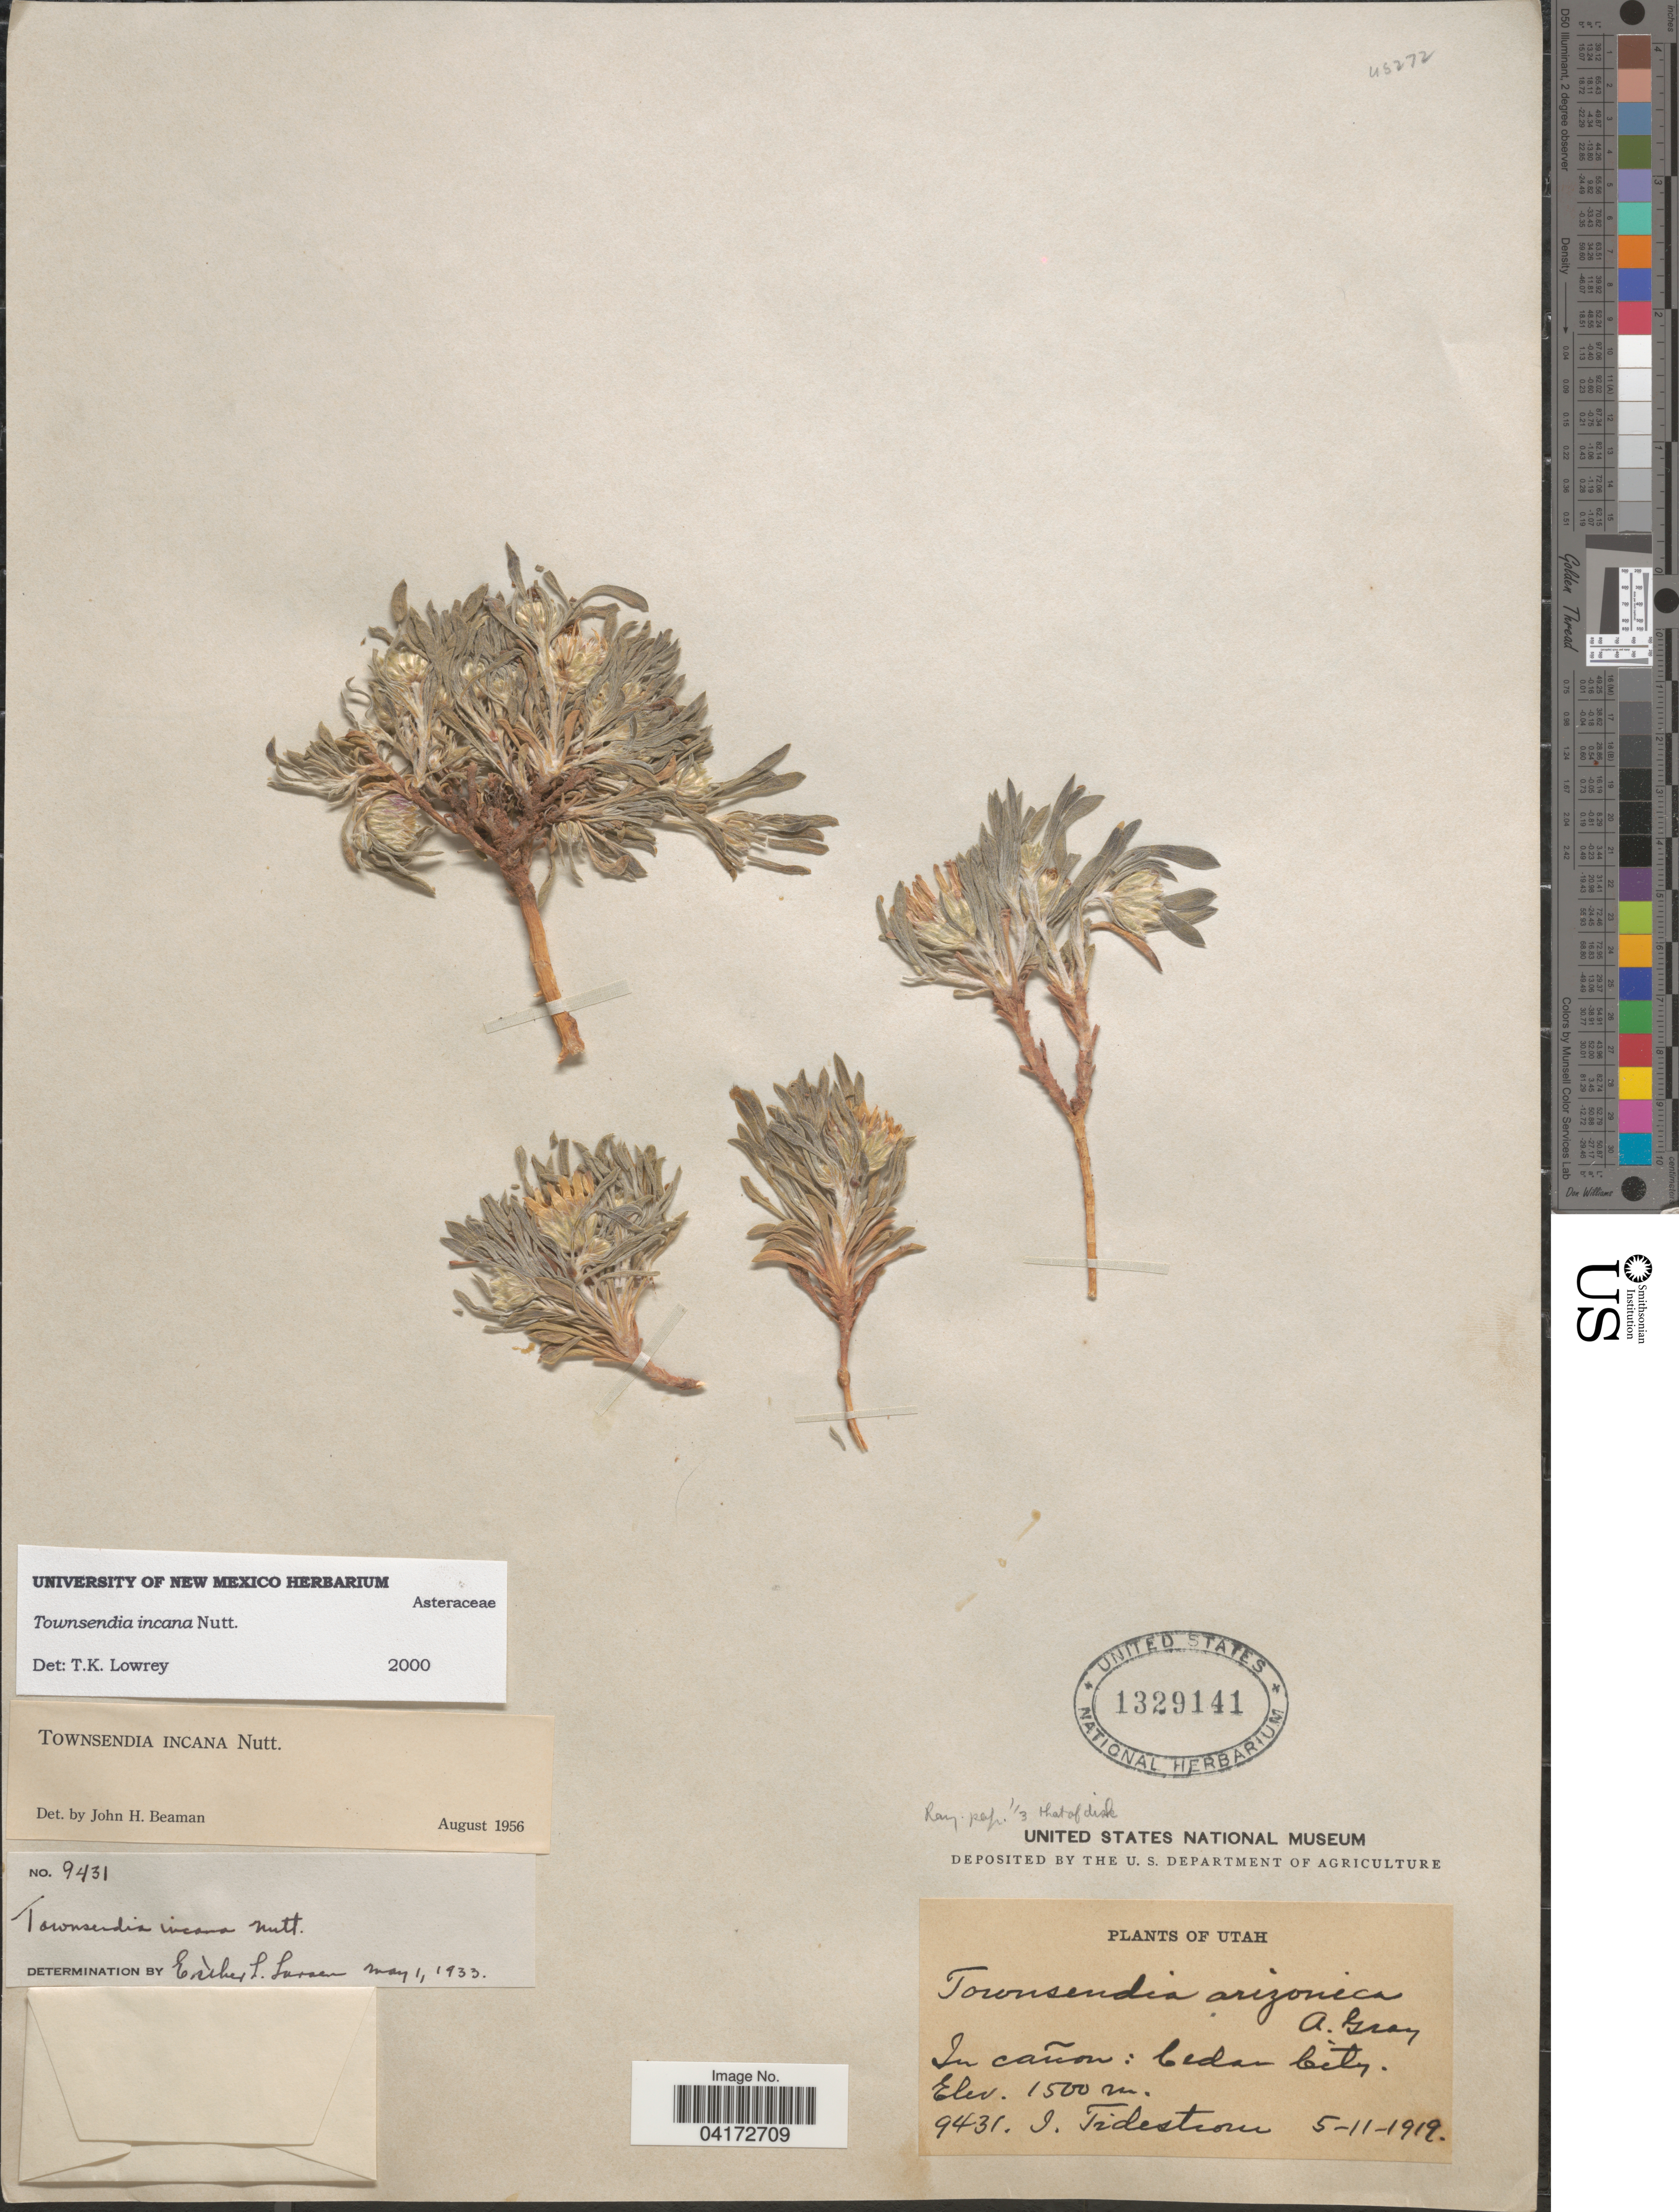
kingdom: Plantae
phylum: Tracheophyta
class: Magnoliopsida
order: Asterales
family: Asteraceae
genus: Townsendia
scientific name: Townsendia incana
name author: Nutt.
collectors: J. Tidestrom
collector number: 9431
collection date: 1919-05-11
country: United States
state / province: Utah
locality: In cañon: Cedar City.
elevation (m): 1500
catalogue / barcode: US 1329141